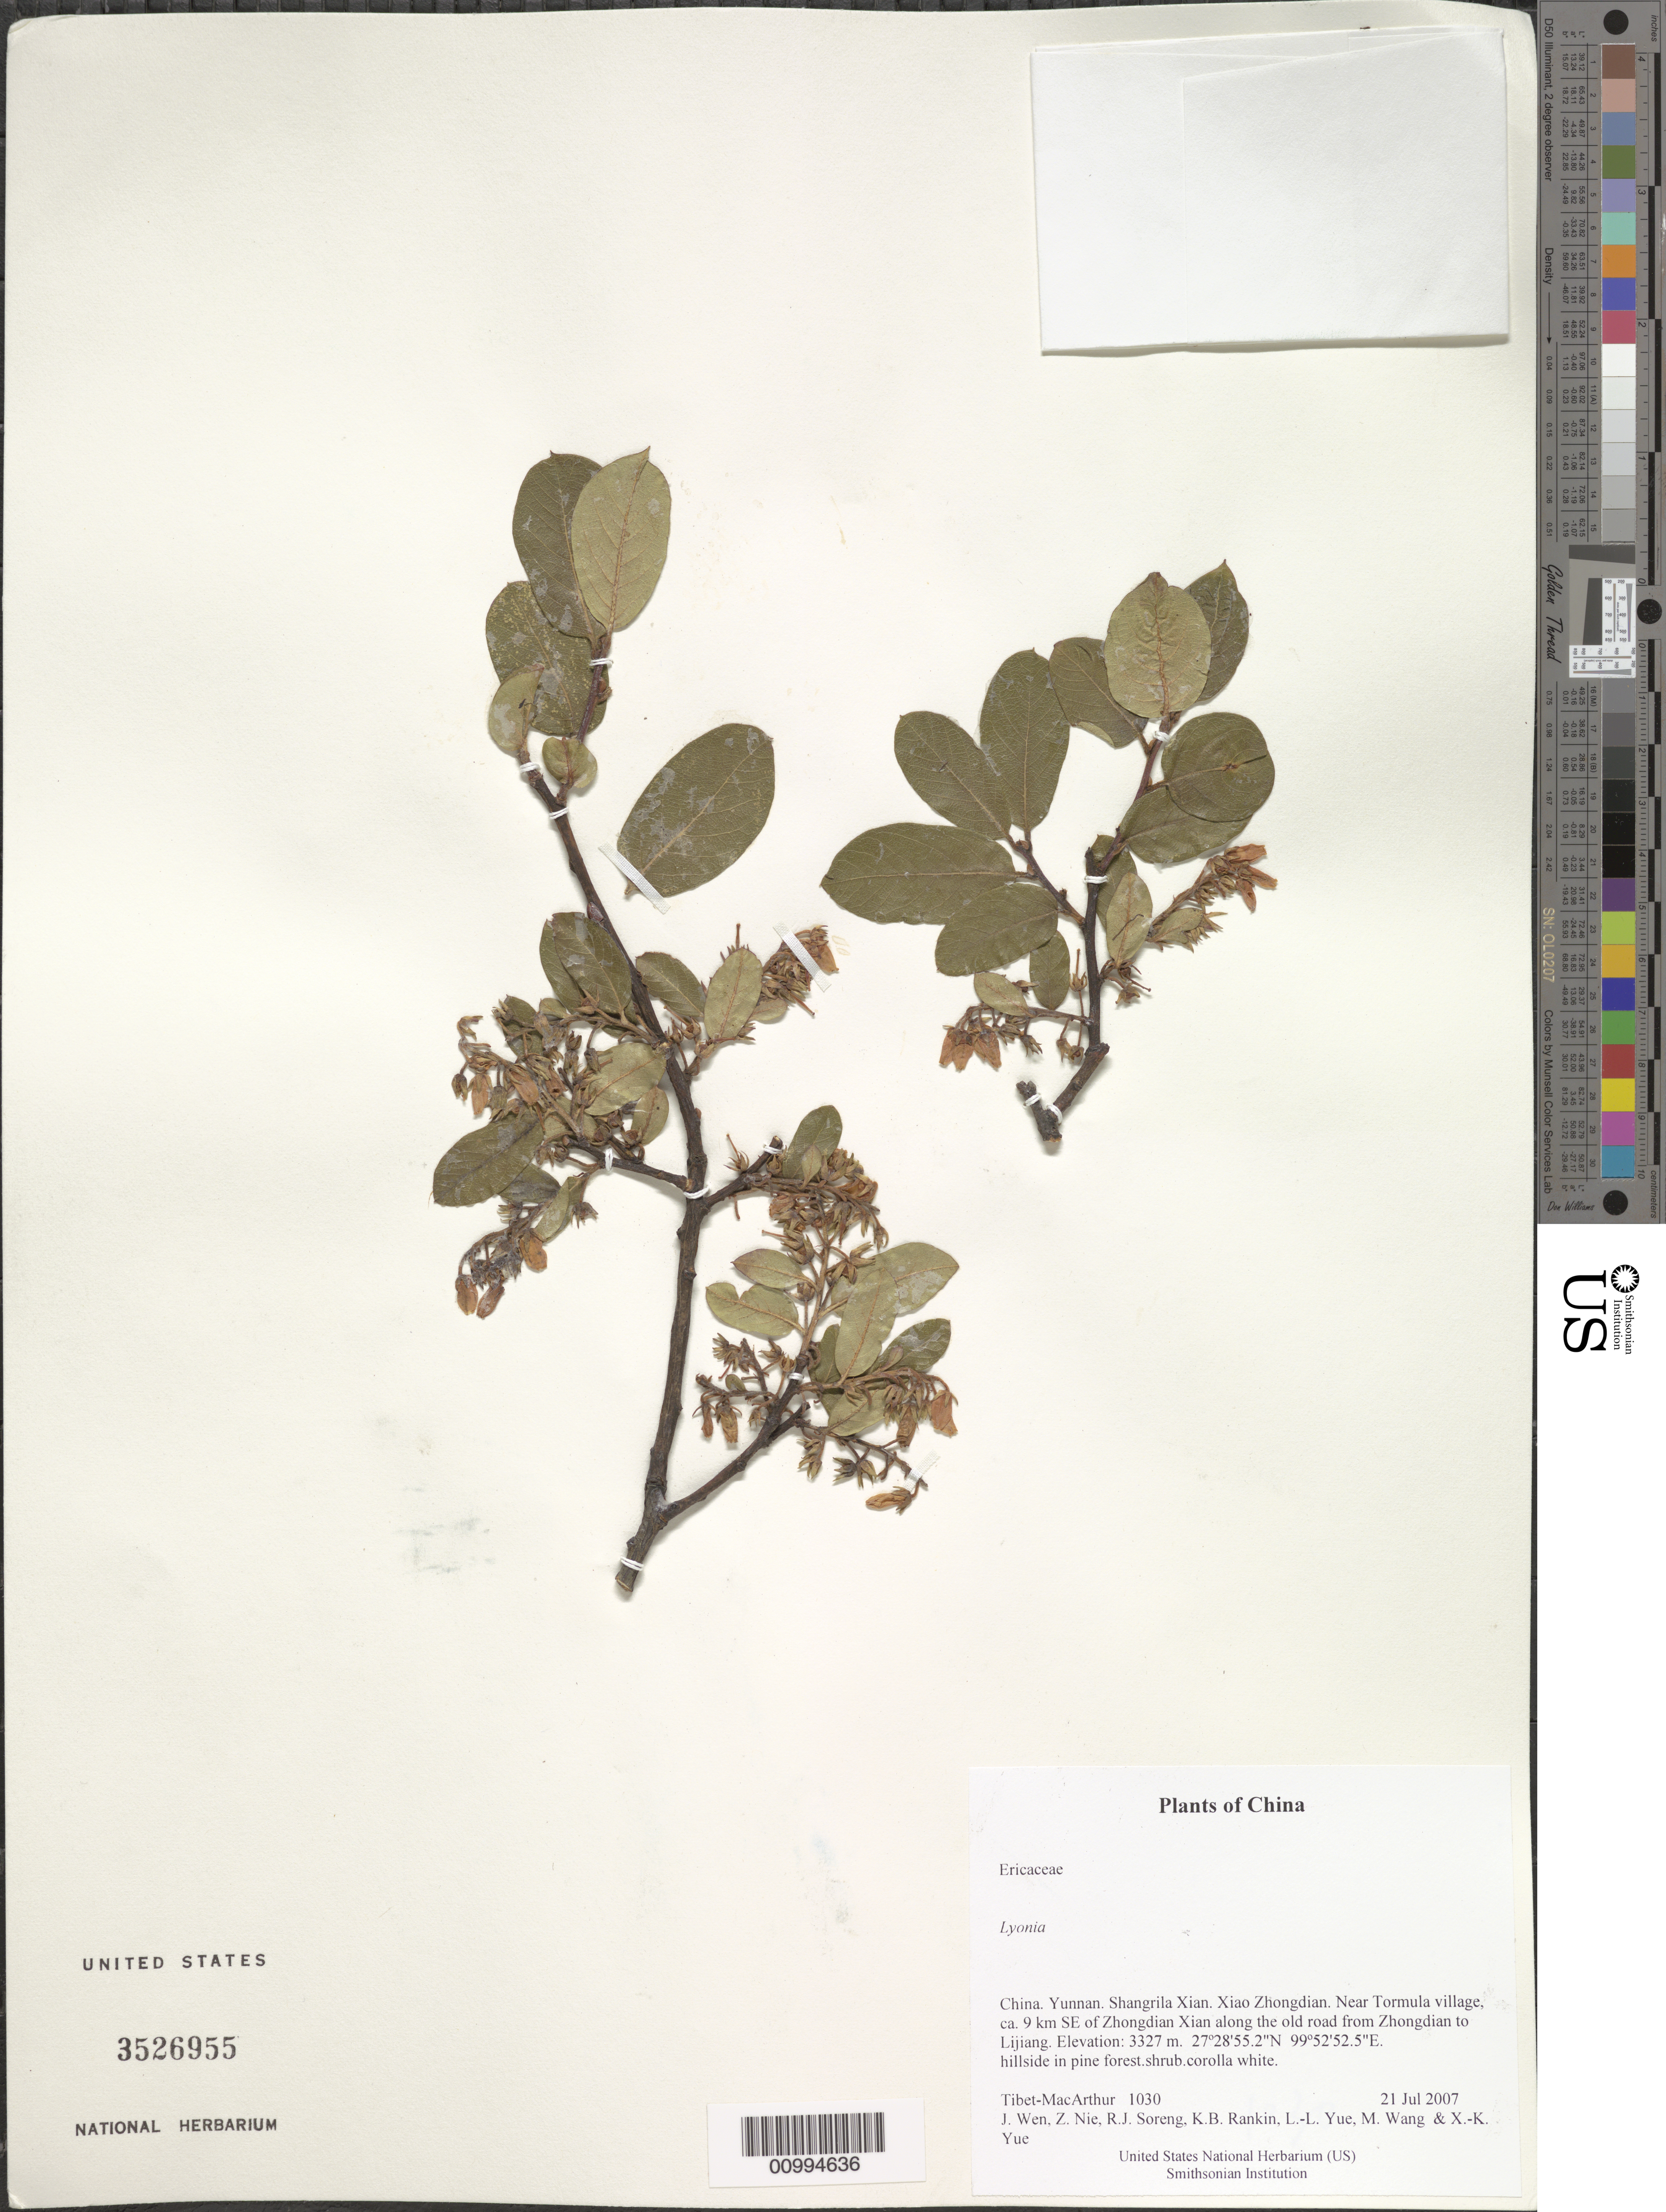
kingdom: Plantae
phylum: Tracheophyta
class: Magnoliopsida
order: Ericales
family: Ericaceae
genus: Lyonia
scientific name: Lyonia sp.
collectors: Tibet-MacArthur, J. Wen, Z. Nie, R. J. Soreng, K. Rankin, L. Yue, M. Wang & X. Yue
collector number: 1030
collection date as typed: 21 Jul 2007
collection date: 2007-07-21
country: China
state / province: Yunnan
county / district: Shangrila Xian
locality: Xiao Zhongdian. Near Tormula village, ca. 9 km SE of Zhongdian Xian along the old road from Zhongdian to Lijiang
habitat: hillside in pine forest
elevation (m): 3327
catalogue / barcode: US 3526955